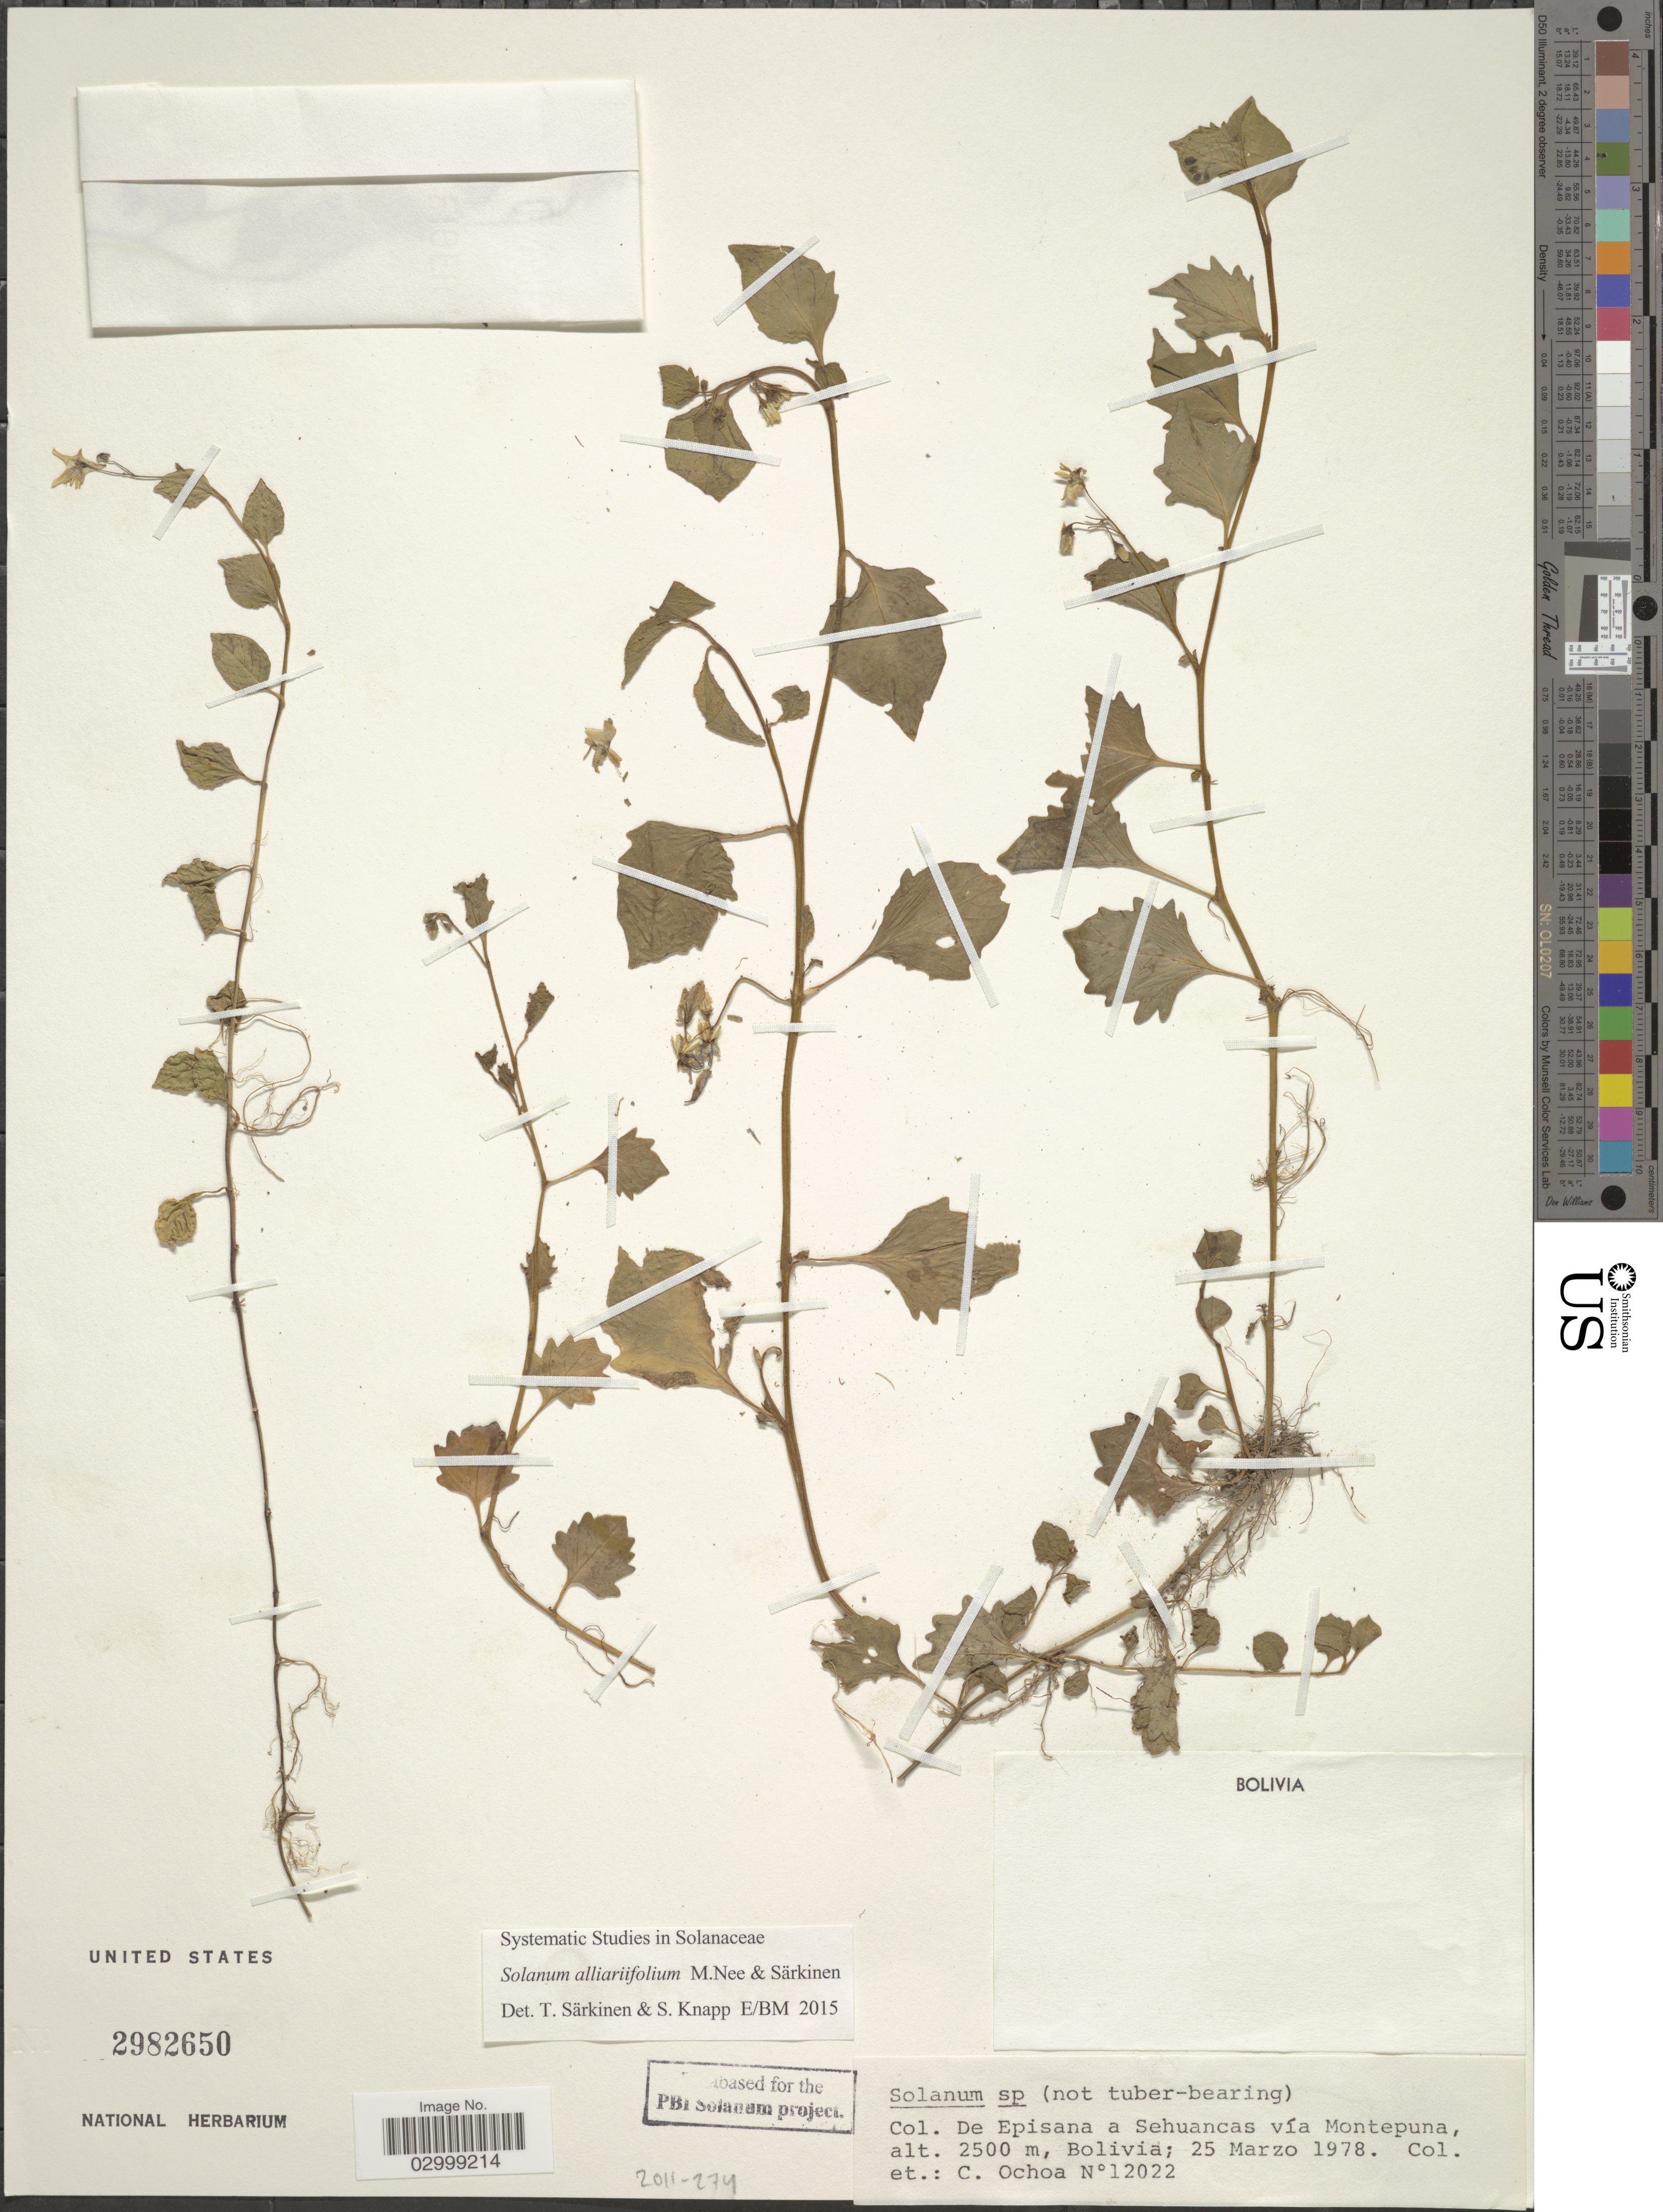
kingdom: Plantae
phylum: Tracheophyta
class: Magnoliopsida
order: Solanales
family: Solanaceae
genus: Solanum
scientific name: Solanum alliariifolium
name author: M. Nee & Särkinen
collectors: C. Ochoa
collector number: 12022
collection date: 1978-03-25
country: Bolivia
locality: De Espisana a Sehuancas vía Montepuna.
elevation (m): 2500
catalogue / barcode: US 2982650